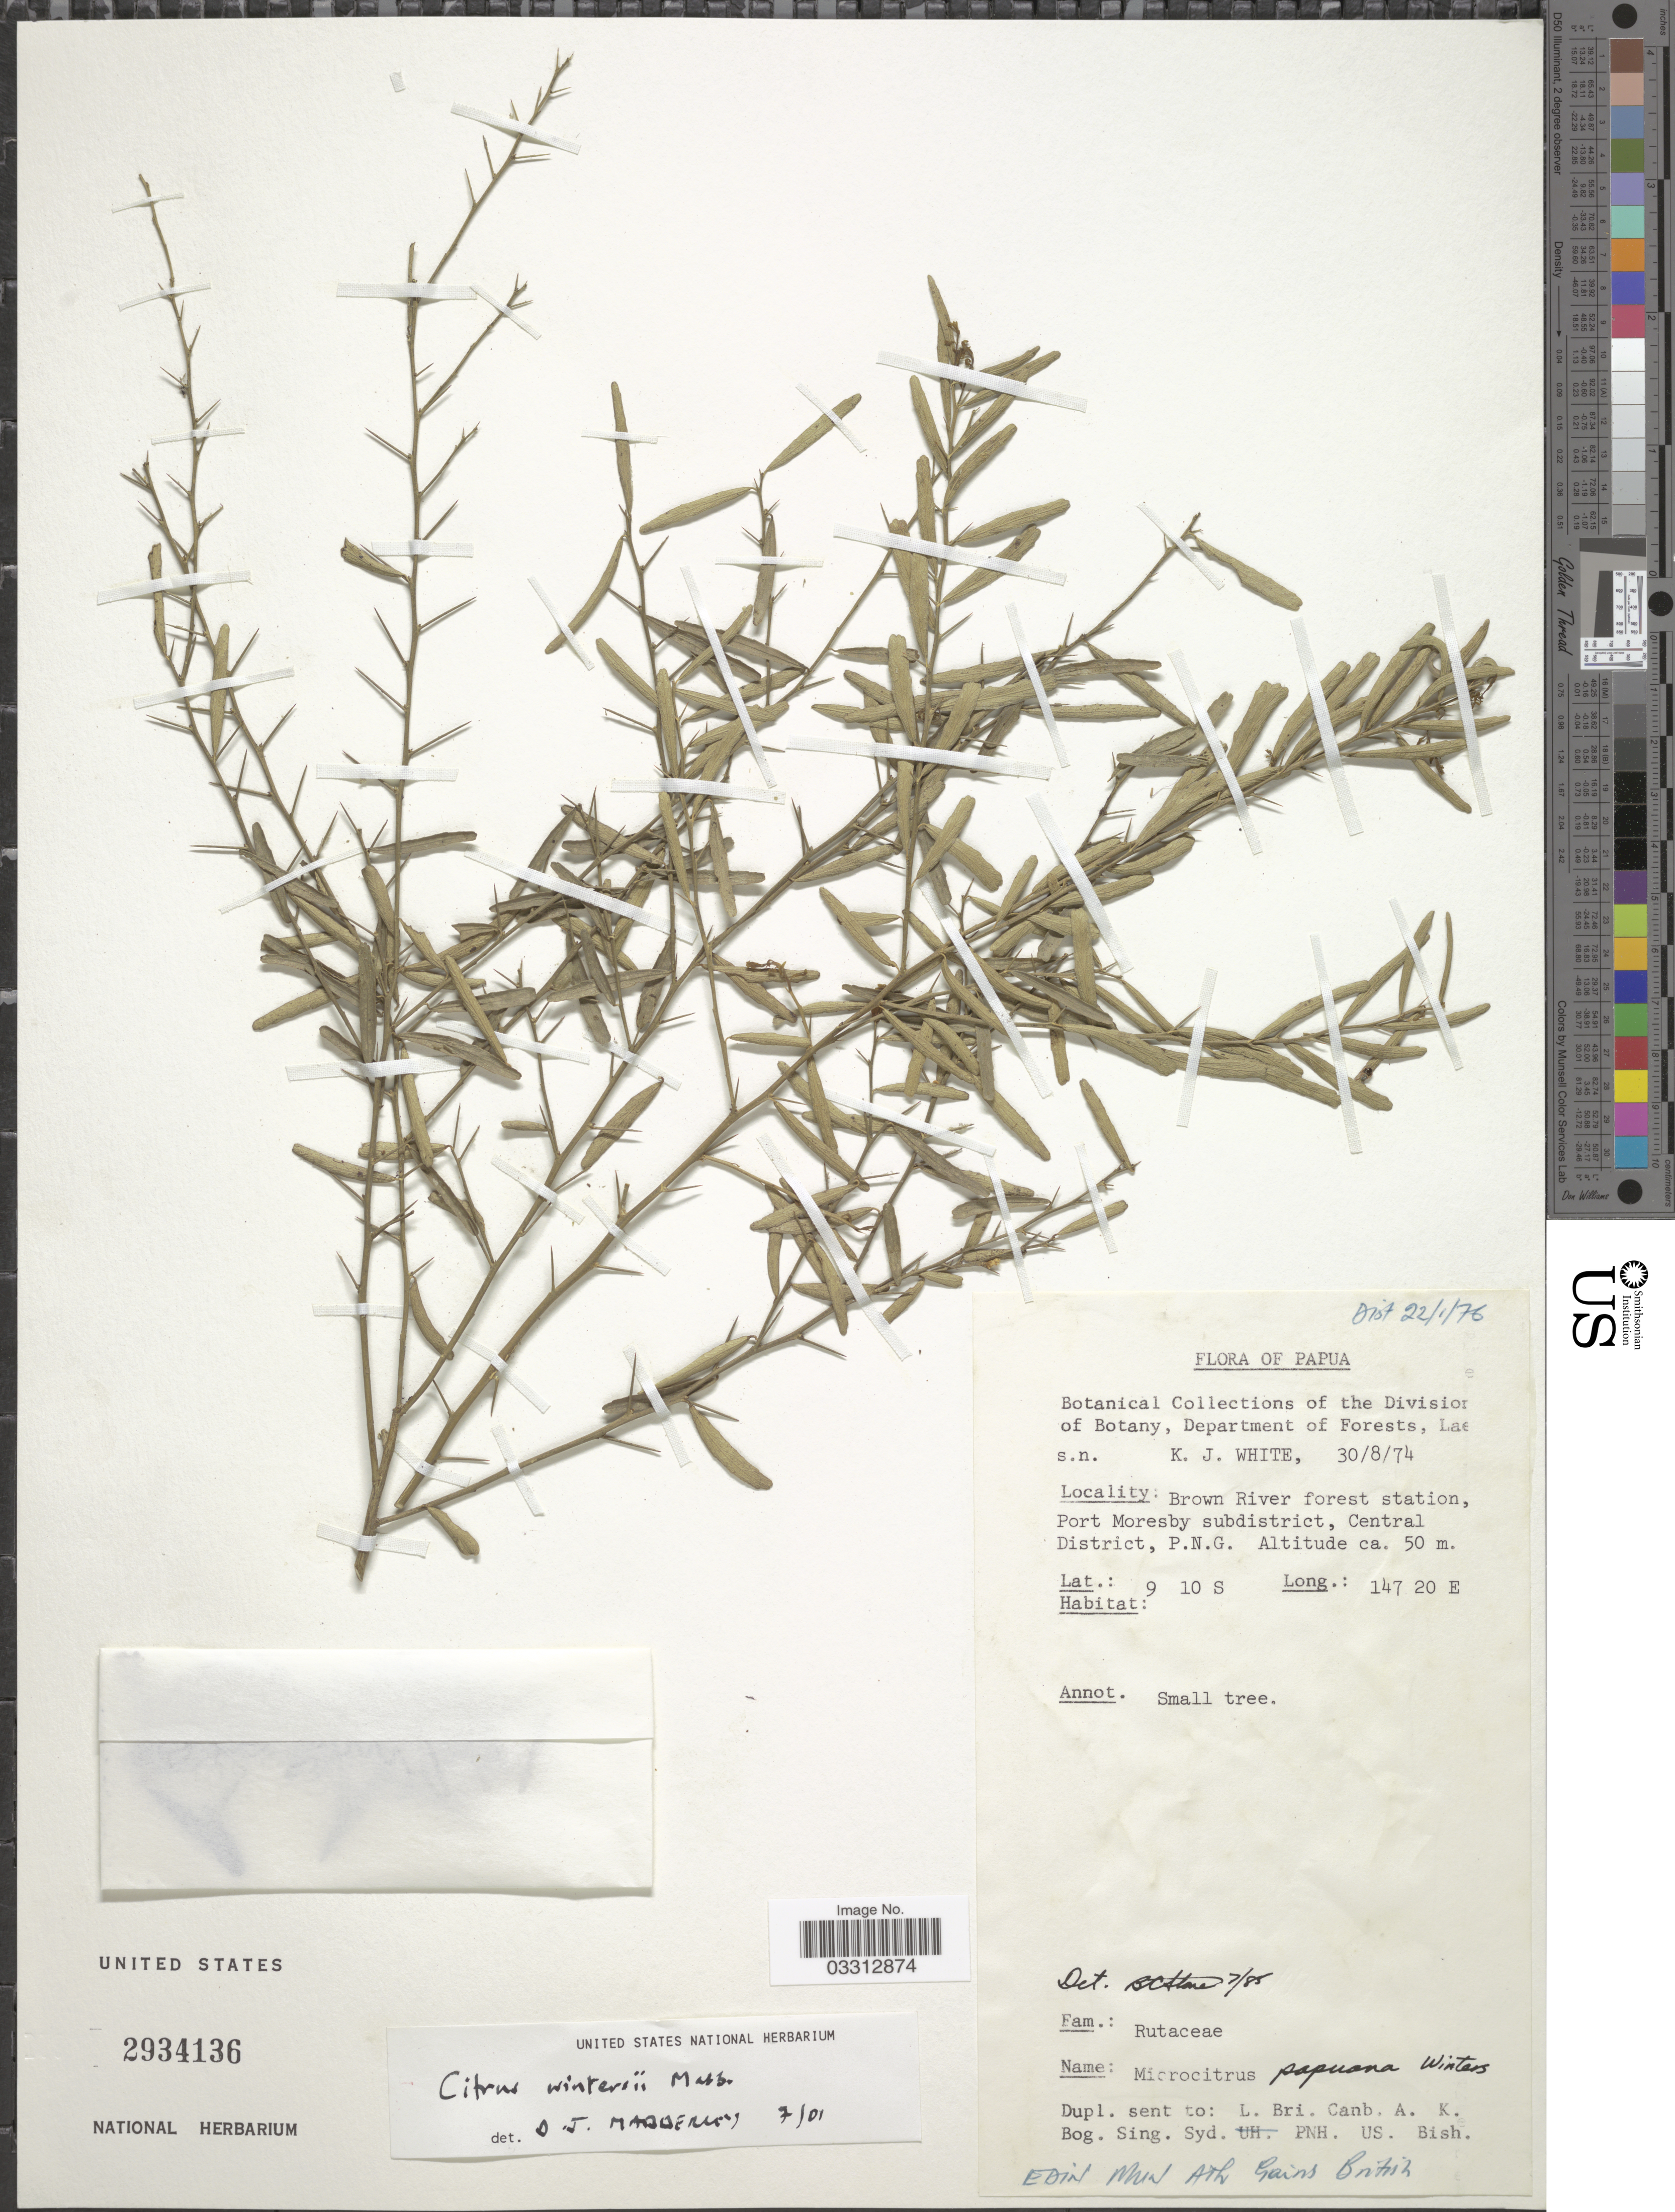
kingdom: Plantae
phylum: Tracheophyta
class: Magnoliopsida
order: Sapindales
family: Rutaceae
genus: Citrus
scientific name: Citrus wintersii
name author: Mabb.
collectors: K. J. White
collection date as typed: Transcribed d/m/y: 30/8/74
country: Papua New Guinea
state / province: Central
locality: Papua. Brown River forest station, Port Moresby subdistrict, Central District, P.N.G.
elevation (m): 50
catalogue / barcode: US 2934136